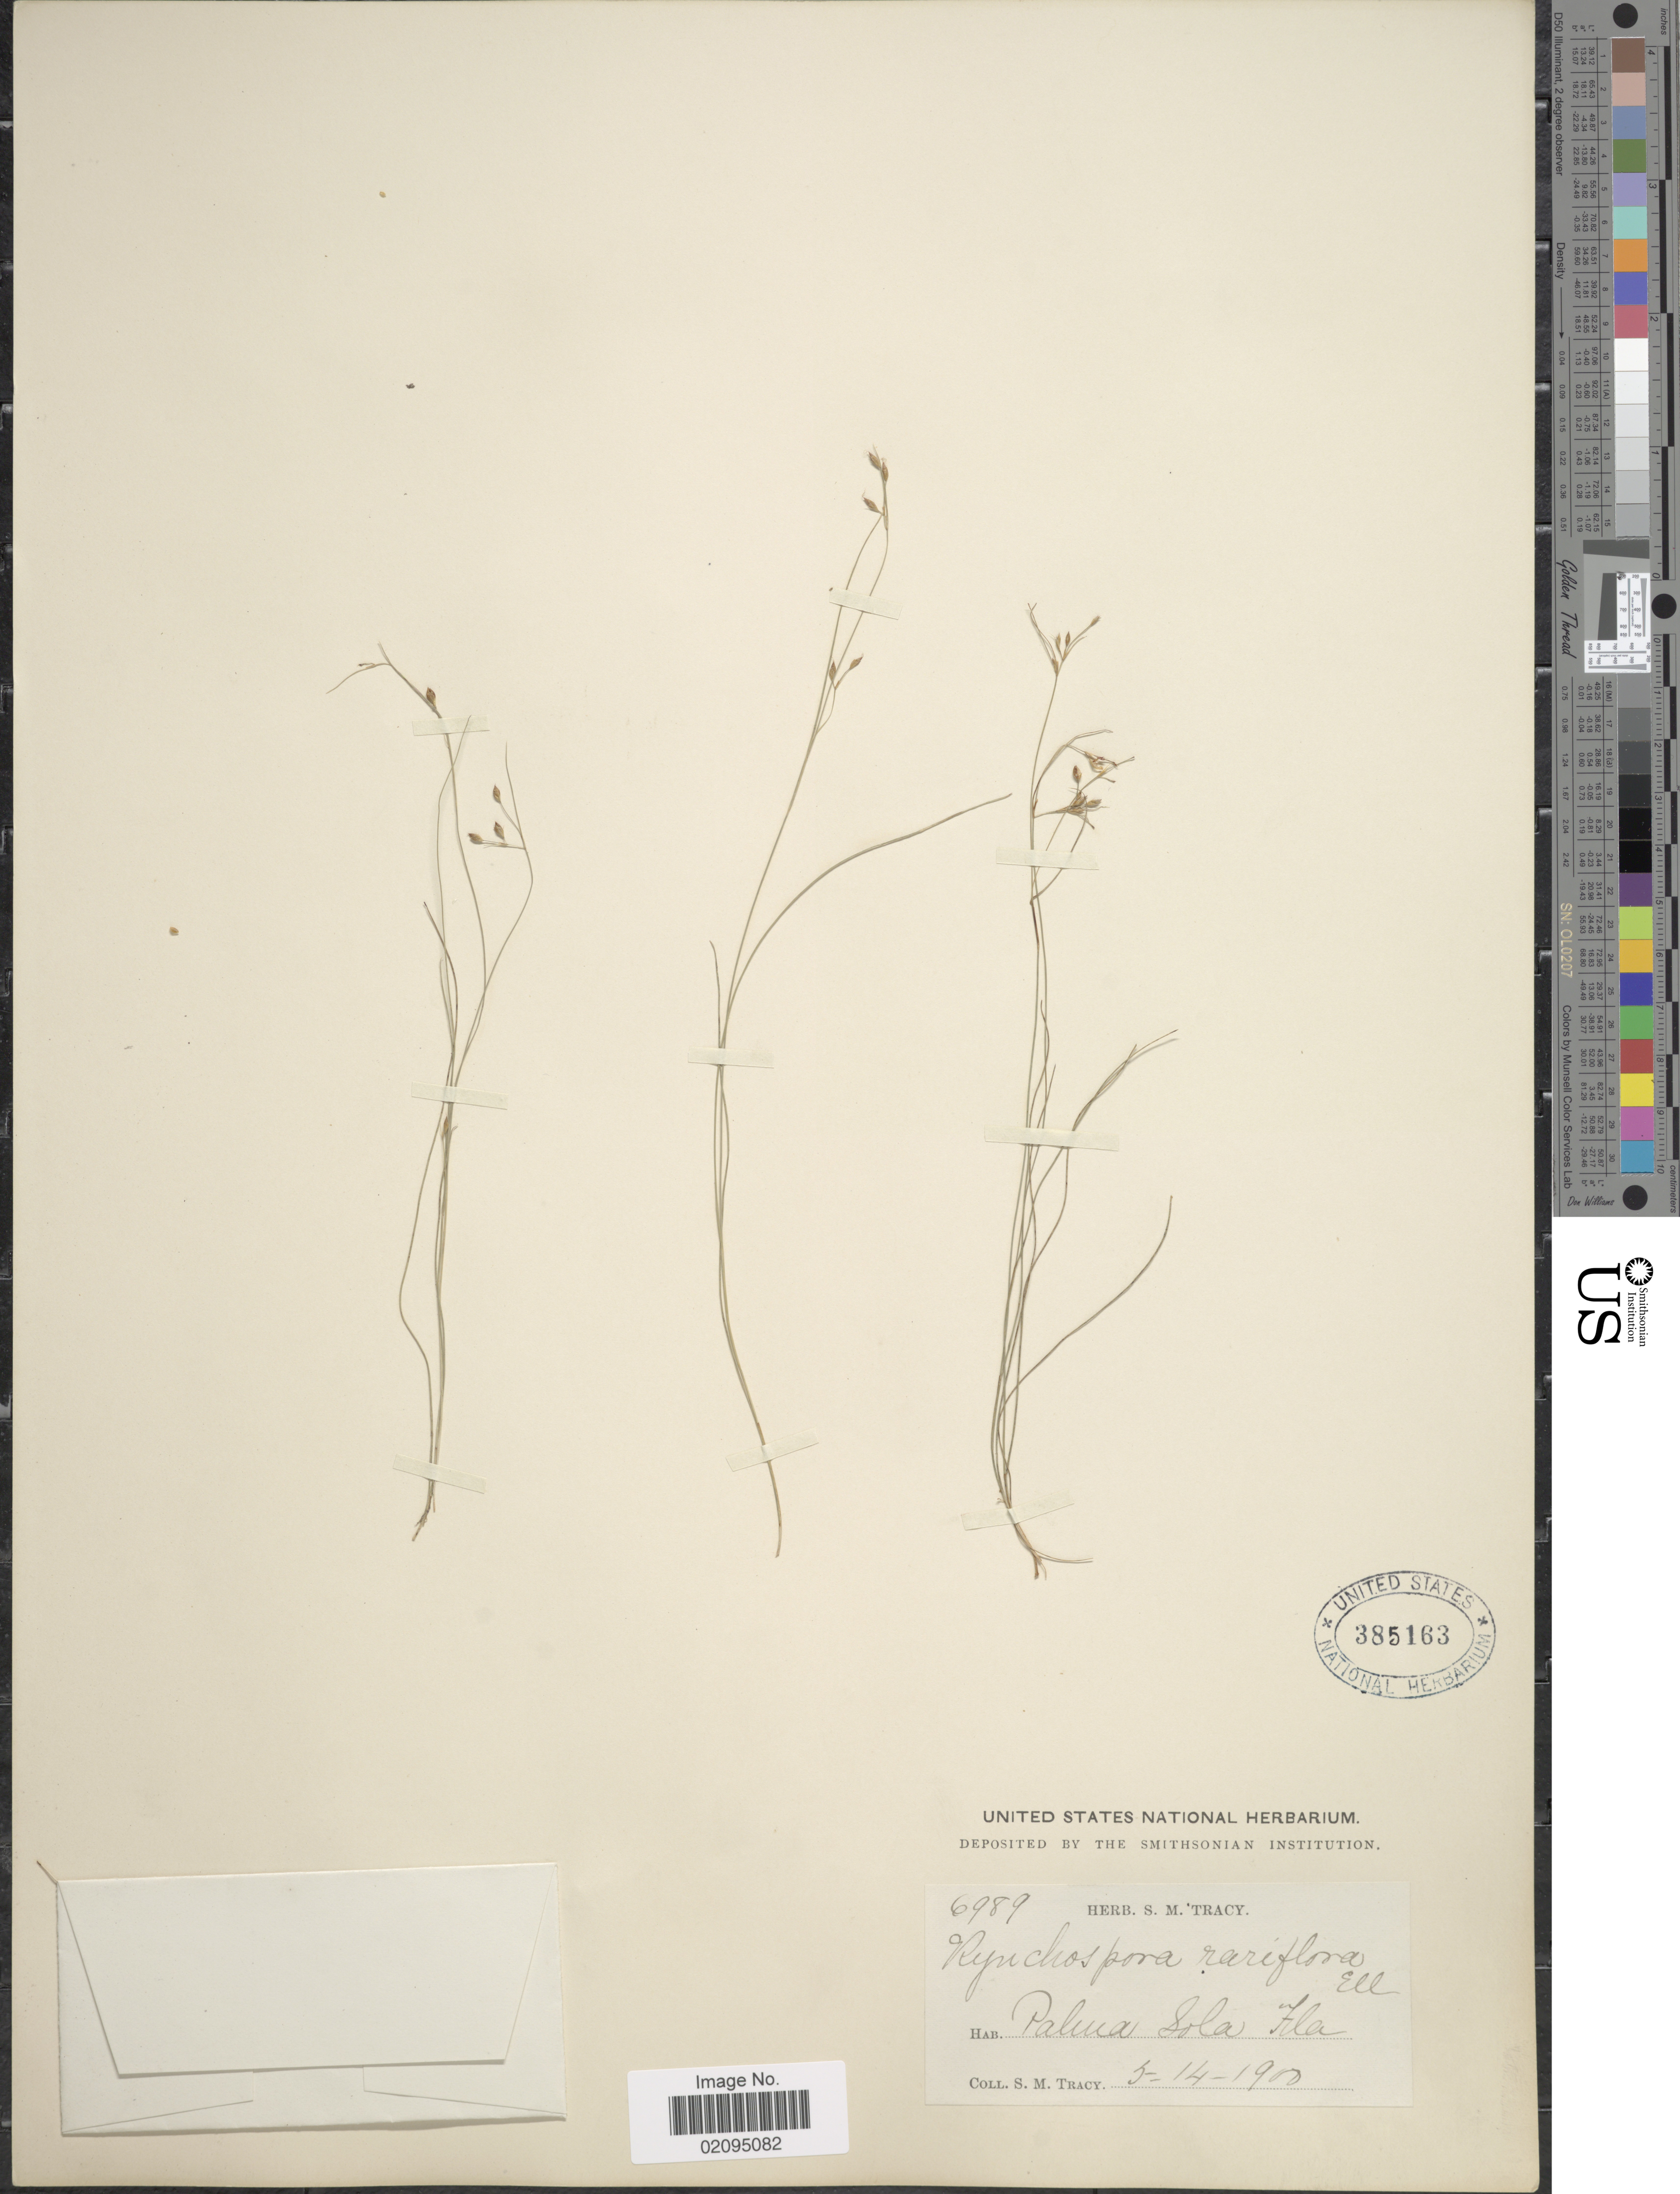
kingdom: Plantae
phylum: Tracheophyta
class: Liliopsida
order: Poales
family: Cyperaceae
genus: Rhynchospora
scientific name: Rhynchospora rariflora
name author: (Michx.) Elliott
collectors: S. M. Tracy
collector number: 6989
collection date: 1900-05-14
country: United States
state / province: Florida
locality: Palma Sola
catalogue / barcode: US 385163